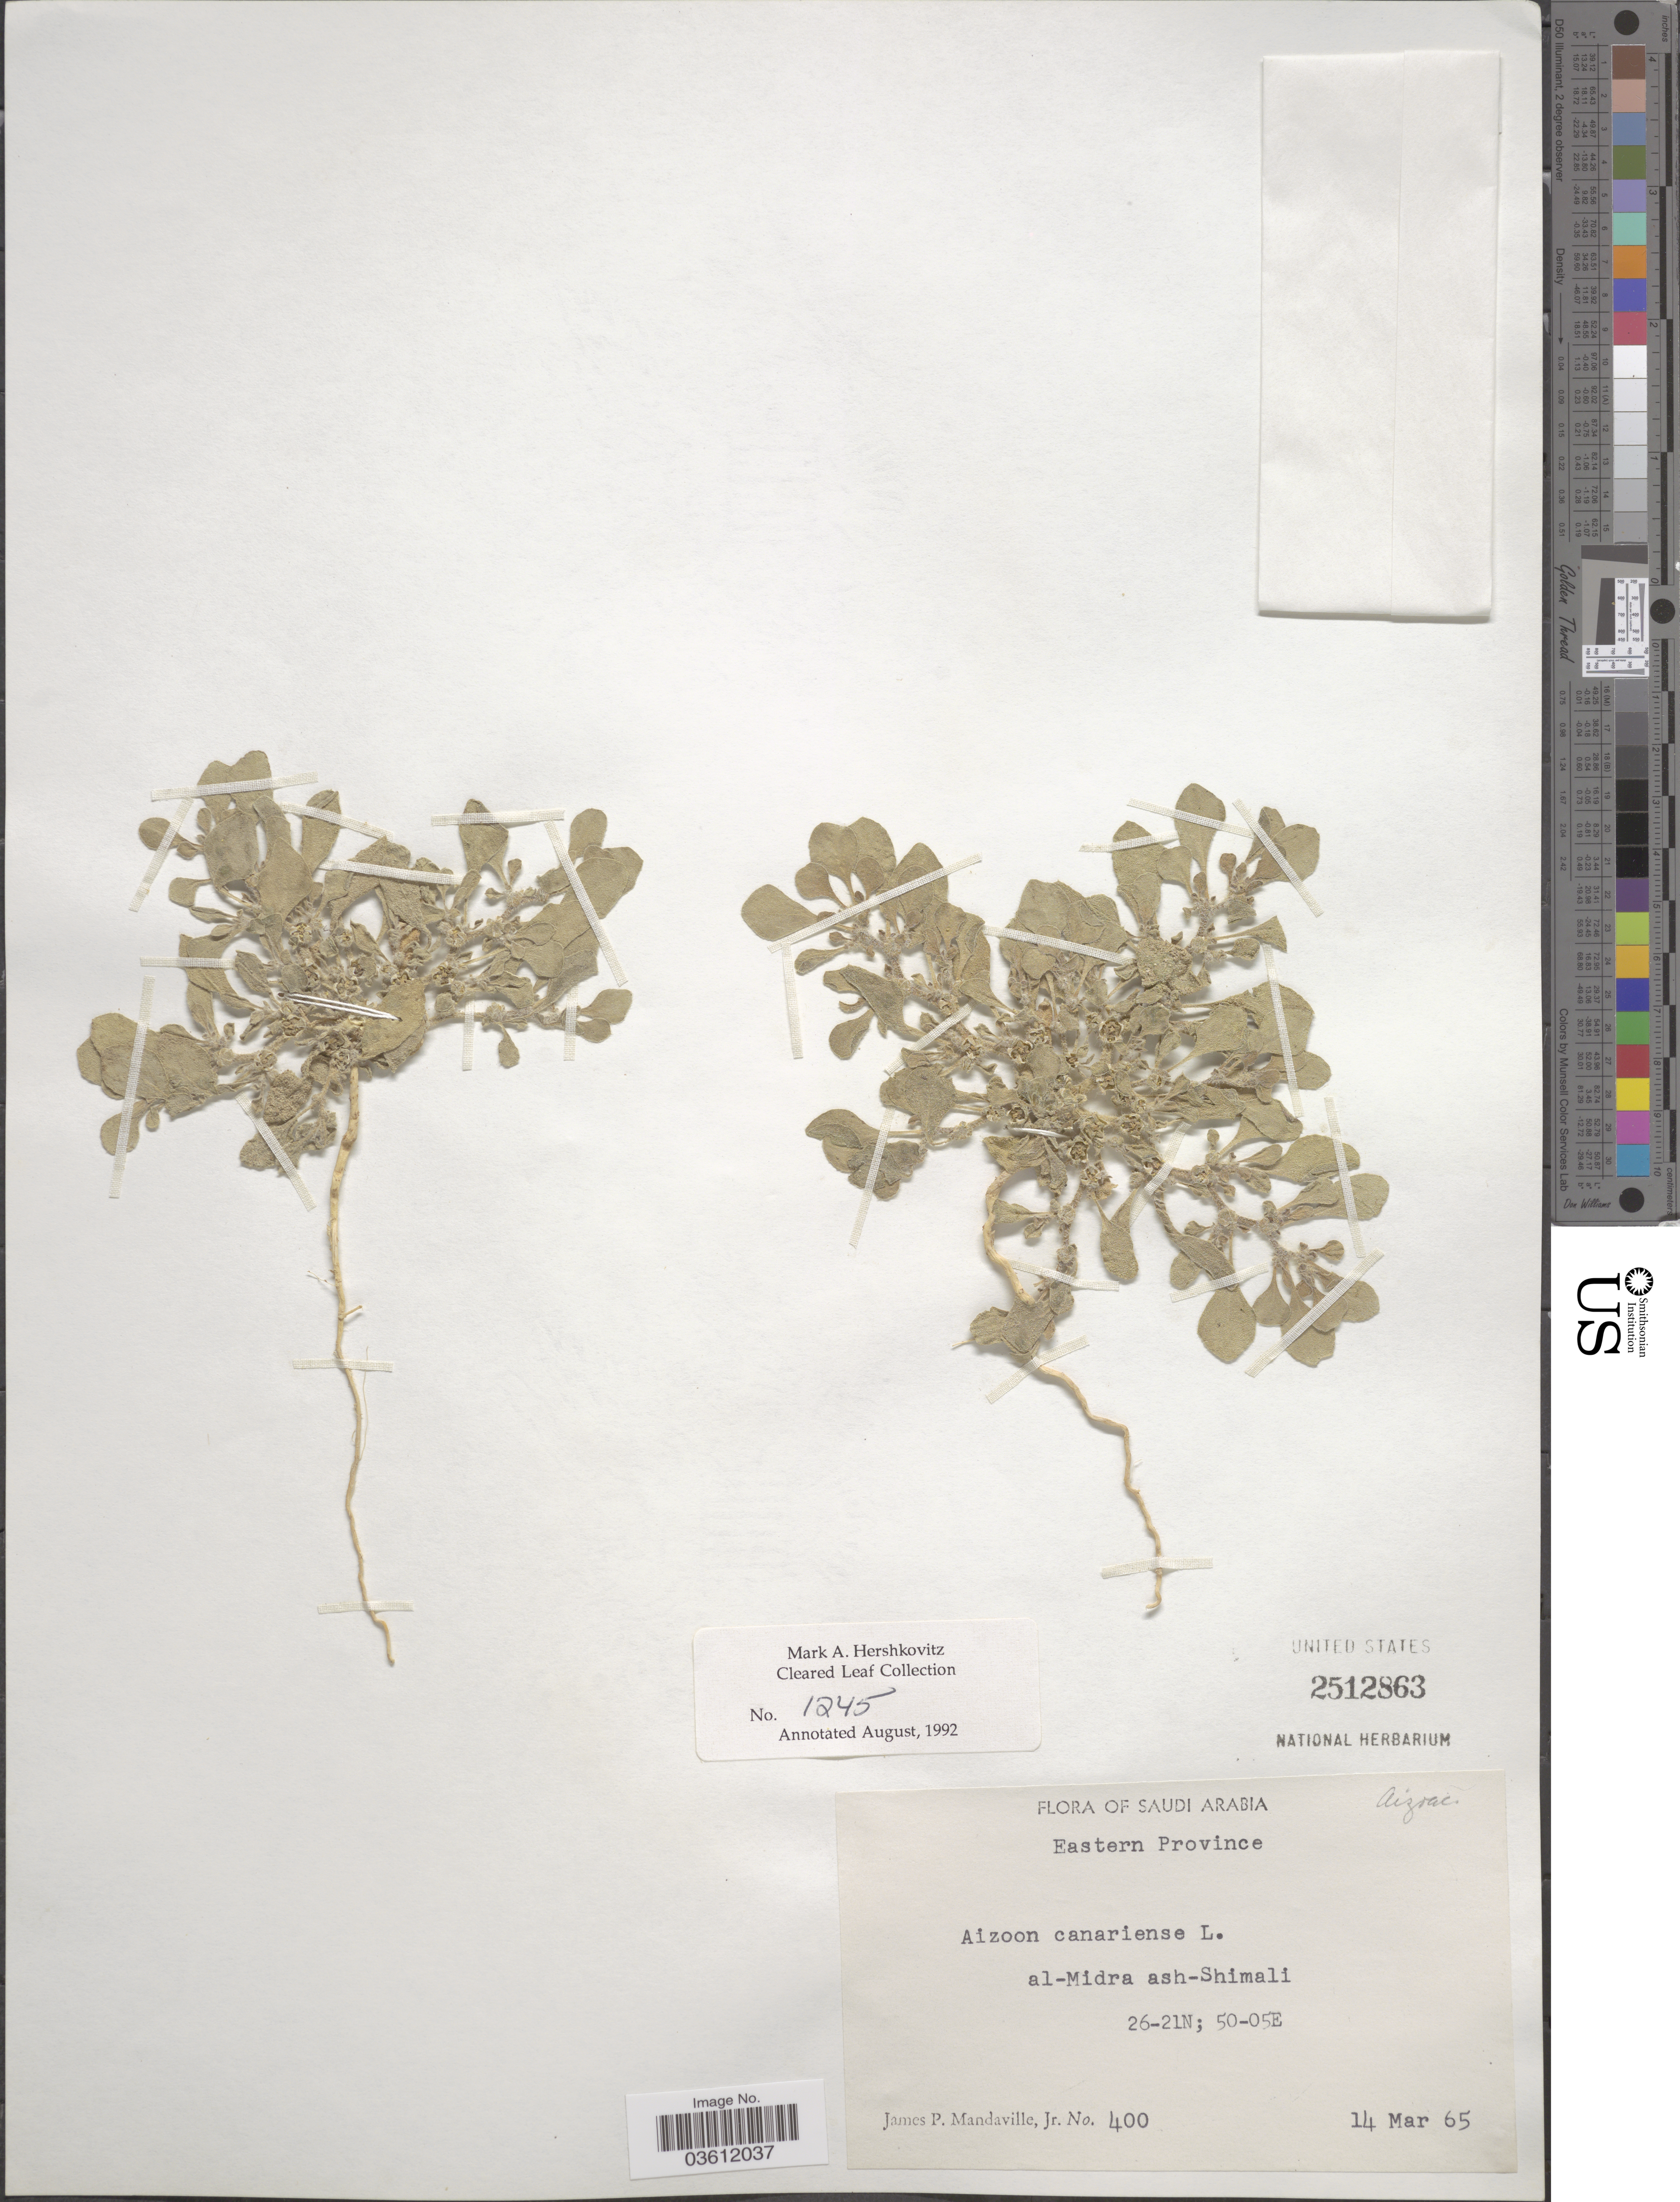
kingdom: Plantae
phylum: Tracheophyta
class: Magnoliopsida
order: Caryophyllales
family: Aizoaceae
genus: Aizoon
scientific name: Aizoon canariense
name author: L.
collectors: J. Mandaville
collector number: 400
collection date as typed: Transcribed d/m/y: 14/3/65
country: Saudi Arabia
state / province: Ash Sharqiyah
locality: Eastern Province. Al-Midra ash-Shimali.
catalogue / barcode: US 2512863